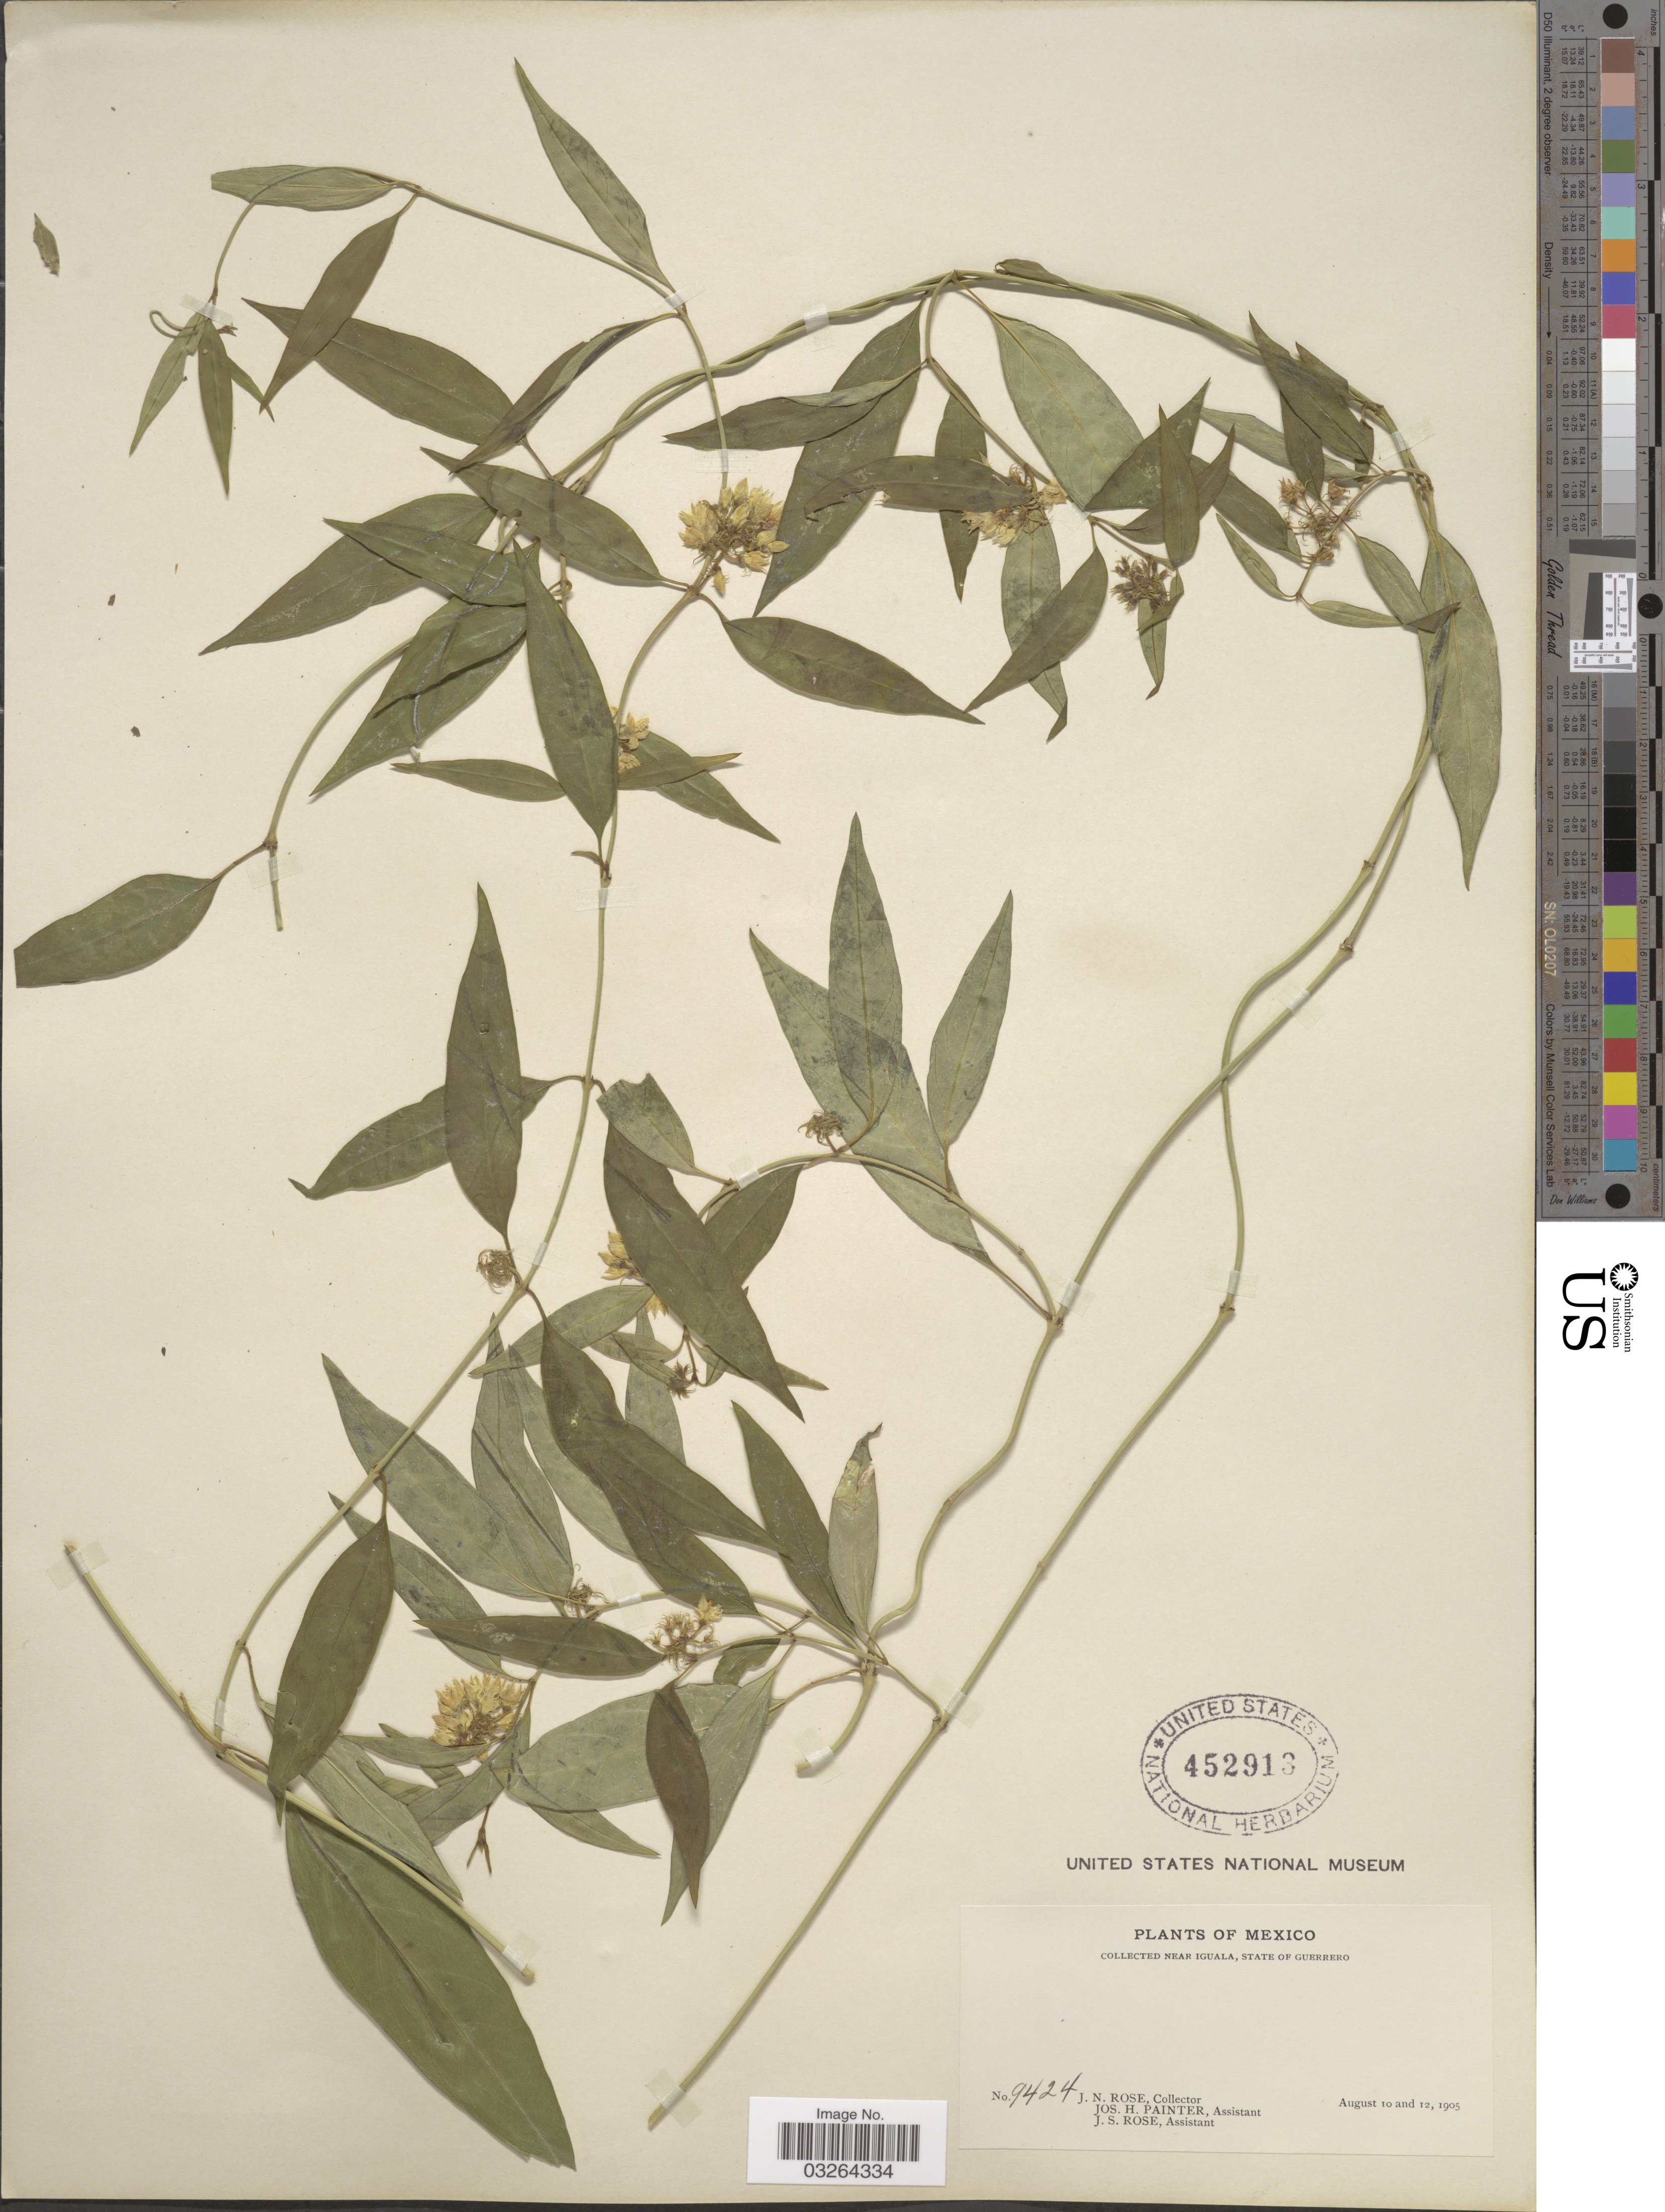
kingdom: Plantae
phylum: Tracheophyta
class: Magnoliopsida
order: Gentianales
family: Apocynaceae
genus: Cynanchum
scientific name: Cynanchum sp.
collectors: J. N. Rose, J. H. Painter & J. S. Rose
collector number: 9424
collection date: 1905-08-10/1905-08-12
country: Mexico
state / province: Guerrero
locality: Collected near Iguala.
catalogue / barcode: US 452913